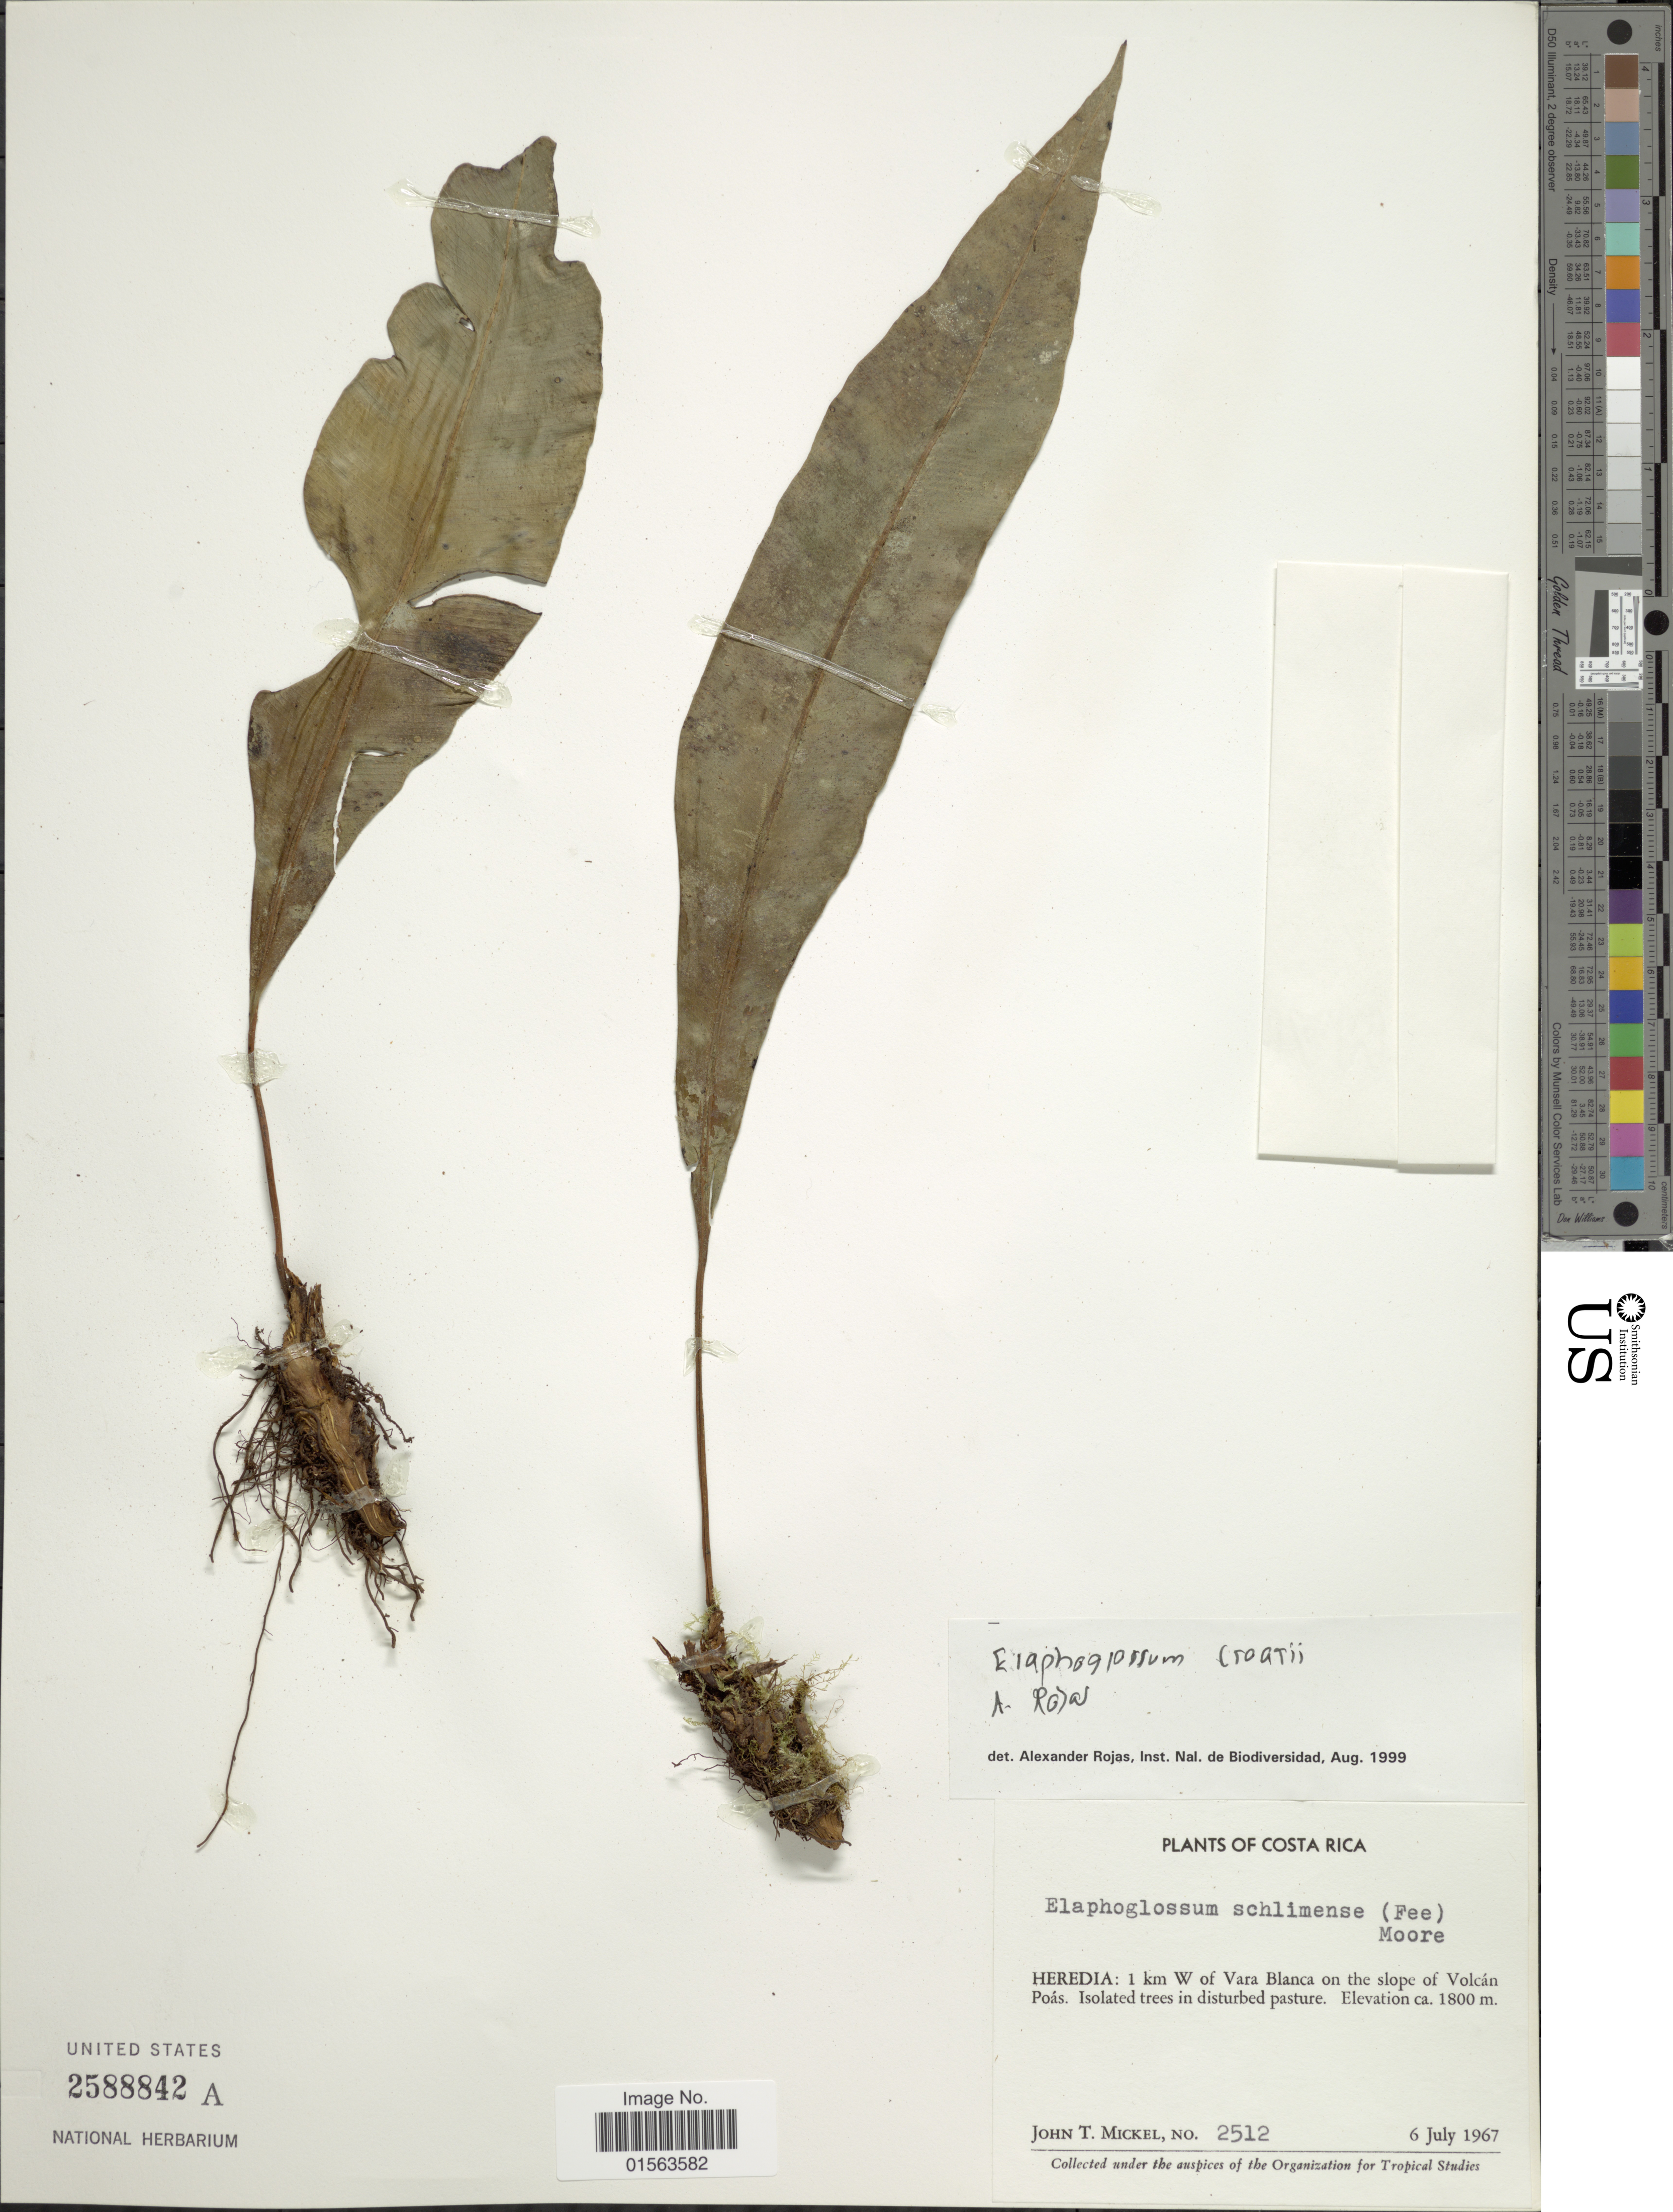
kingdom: Plantae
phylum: Tracheophyta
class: Polypodiopsida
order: Polypodiales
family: Dryopteridaceae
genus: Elaphoglossum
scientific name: Elaphoglossum croatii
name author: Mickel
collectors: J. T. Mickel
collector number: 2512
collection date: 1967-07-06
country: Costa Rica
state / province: Heredia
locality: Heredia: 1 km W of Vara Blanca on the slope of Volcan Poas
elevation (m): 1800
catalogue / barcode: US 2588842A